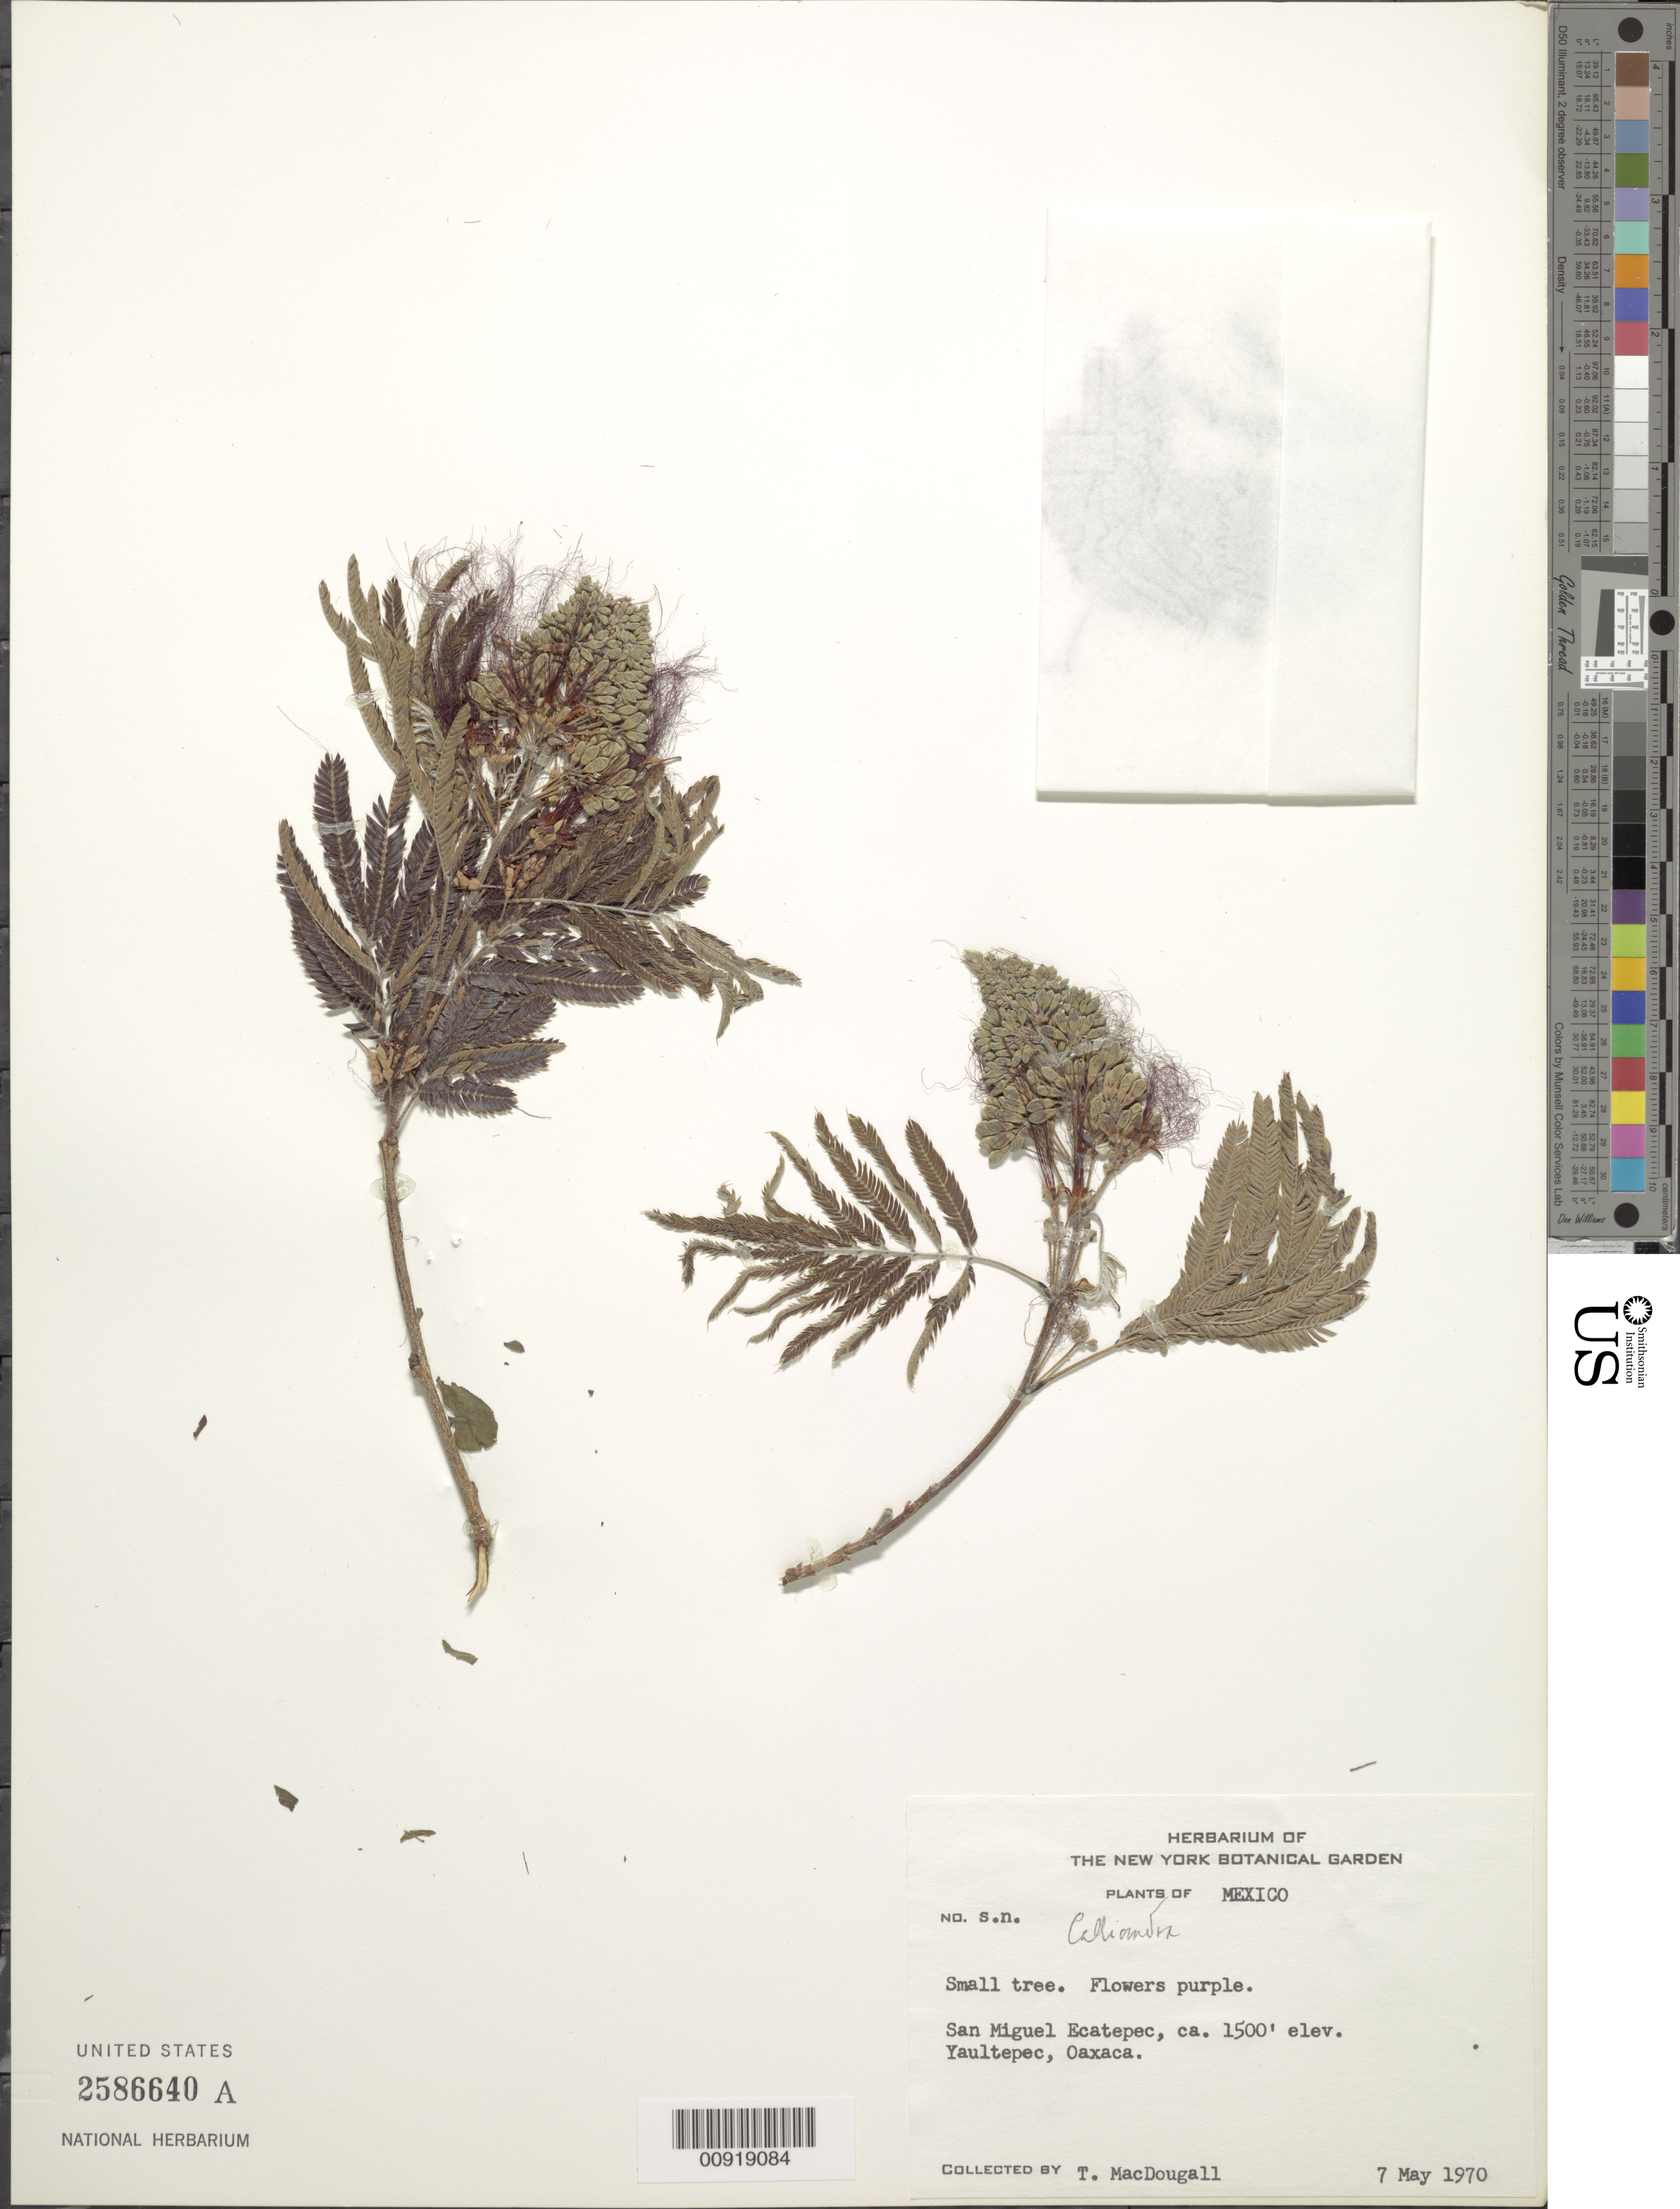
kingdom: Plantae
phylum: Tracheophyta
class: Magnoliopsida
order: Fabales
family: Fabaceae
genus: Calliandra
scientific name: Calliandra sp.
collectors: T. Macdougall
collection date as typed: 07 May 1970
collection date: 1970-05-07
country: Mexico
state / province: Oaxaca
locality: San Miguel Ecatepec, Yaultepec, Oaxaca.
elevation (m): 457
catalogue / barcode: US 2586640A